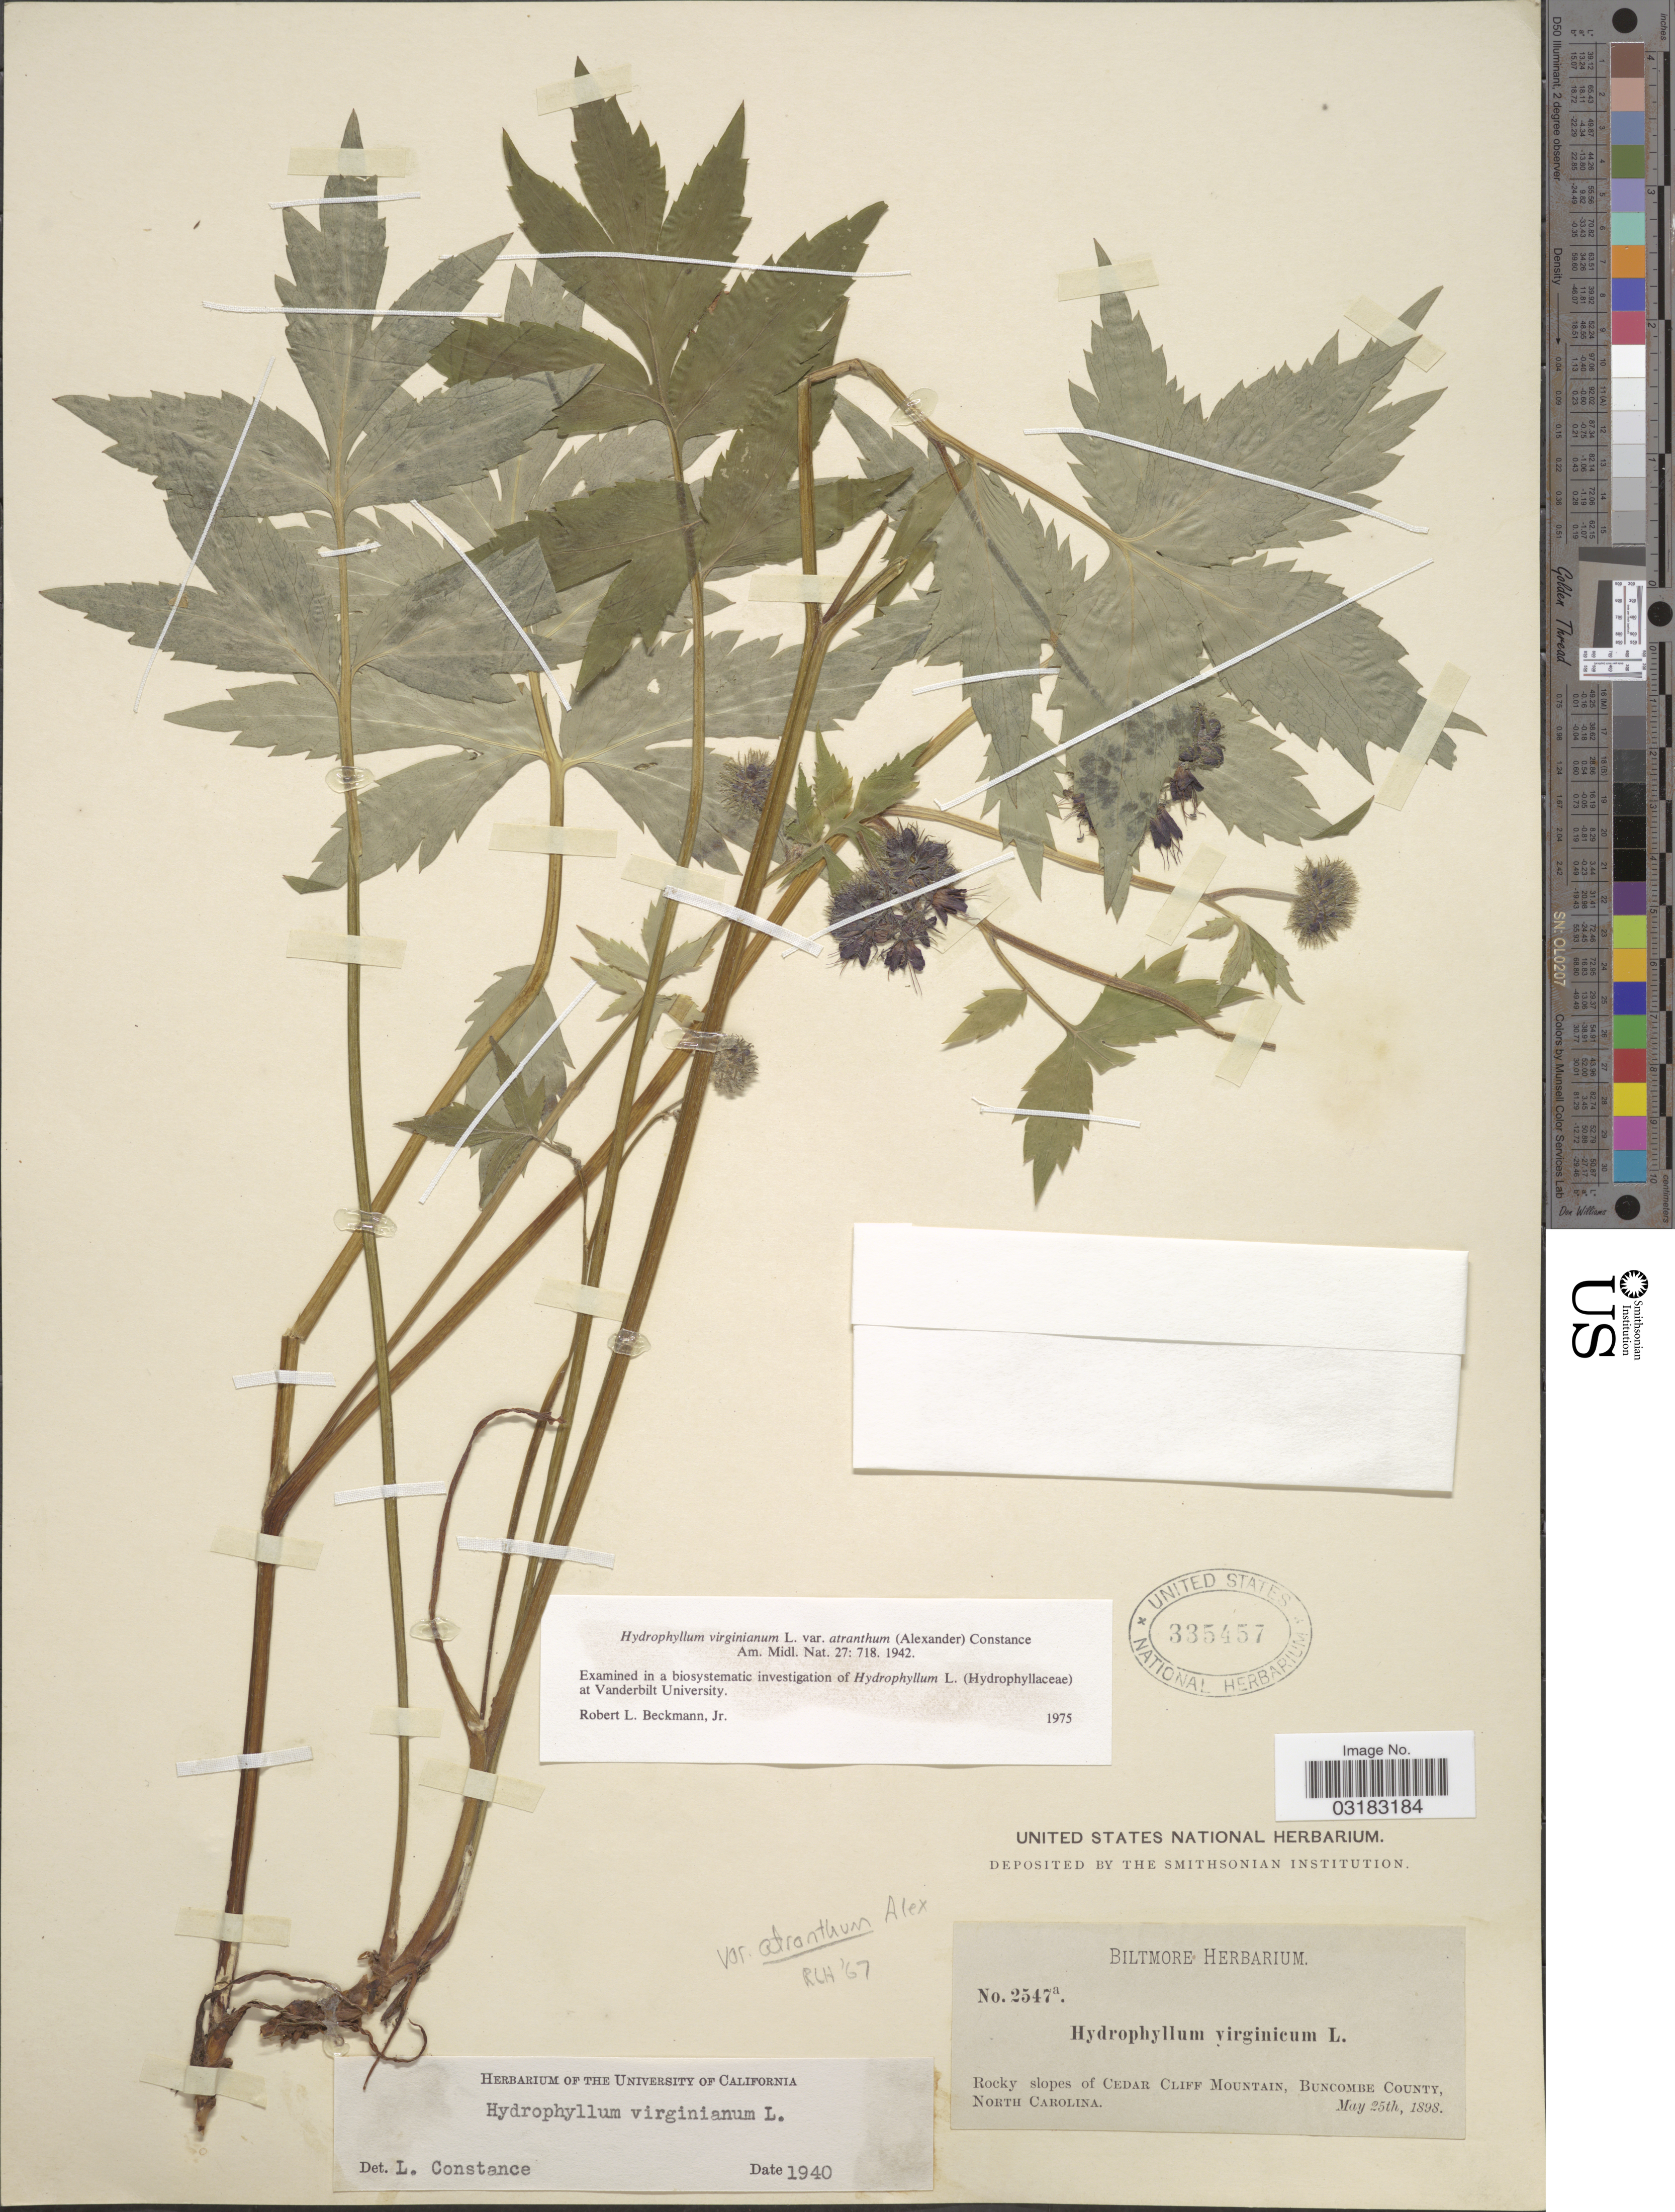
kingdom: Plantae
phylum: Tracheophyta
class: Magnoliopsida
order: Boraginales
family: Hydrophyllaceae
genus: Hydrophyllum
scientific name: Hydrophyllum virginianum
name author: L.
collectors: ex herb. Biltmore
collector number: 2547a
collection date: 1898-05-25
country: United States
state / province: North Carolina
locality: Rocky slopes of Cedar Cliff Mountain, Buncombe County.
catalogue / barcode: US 335457